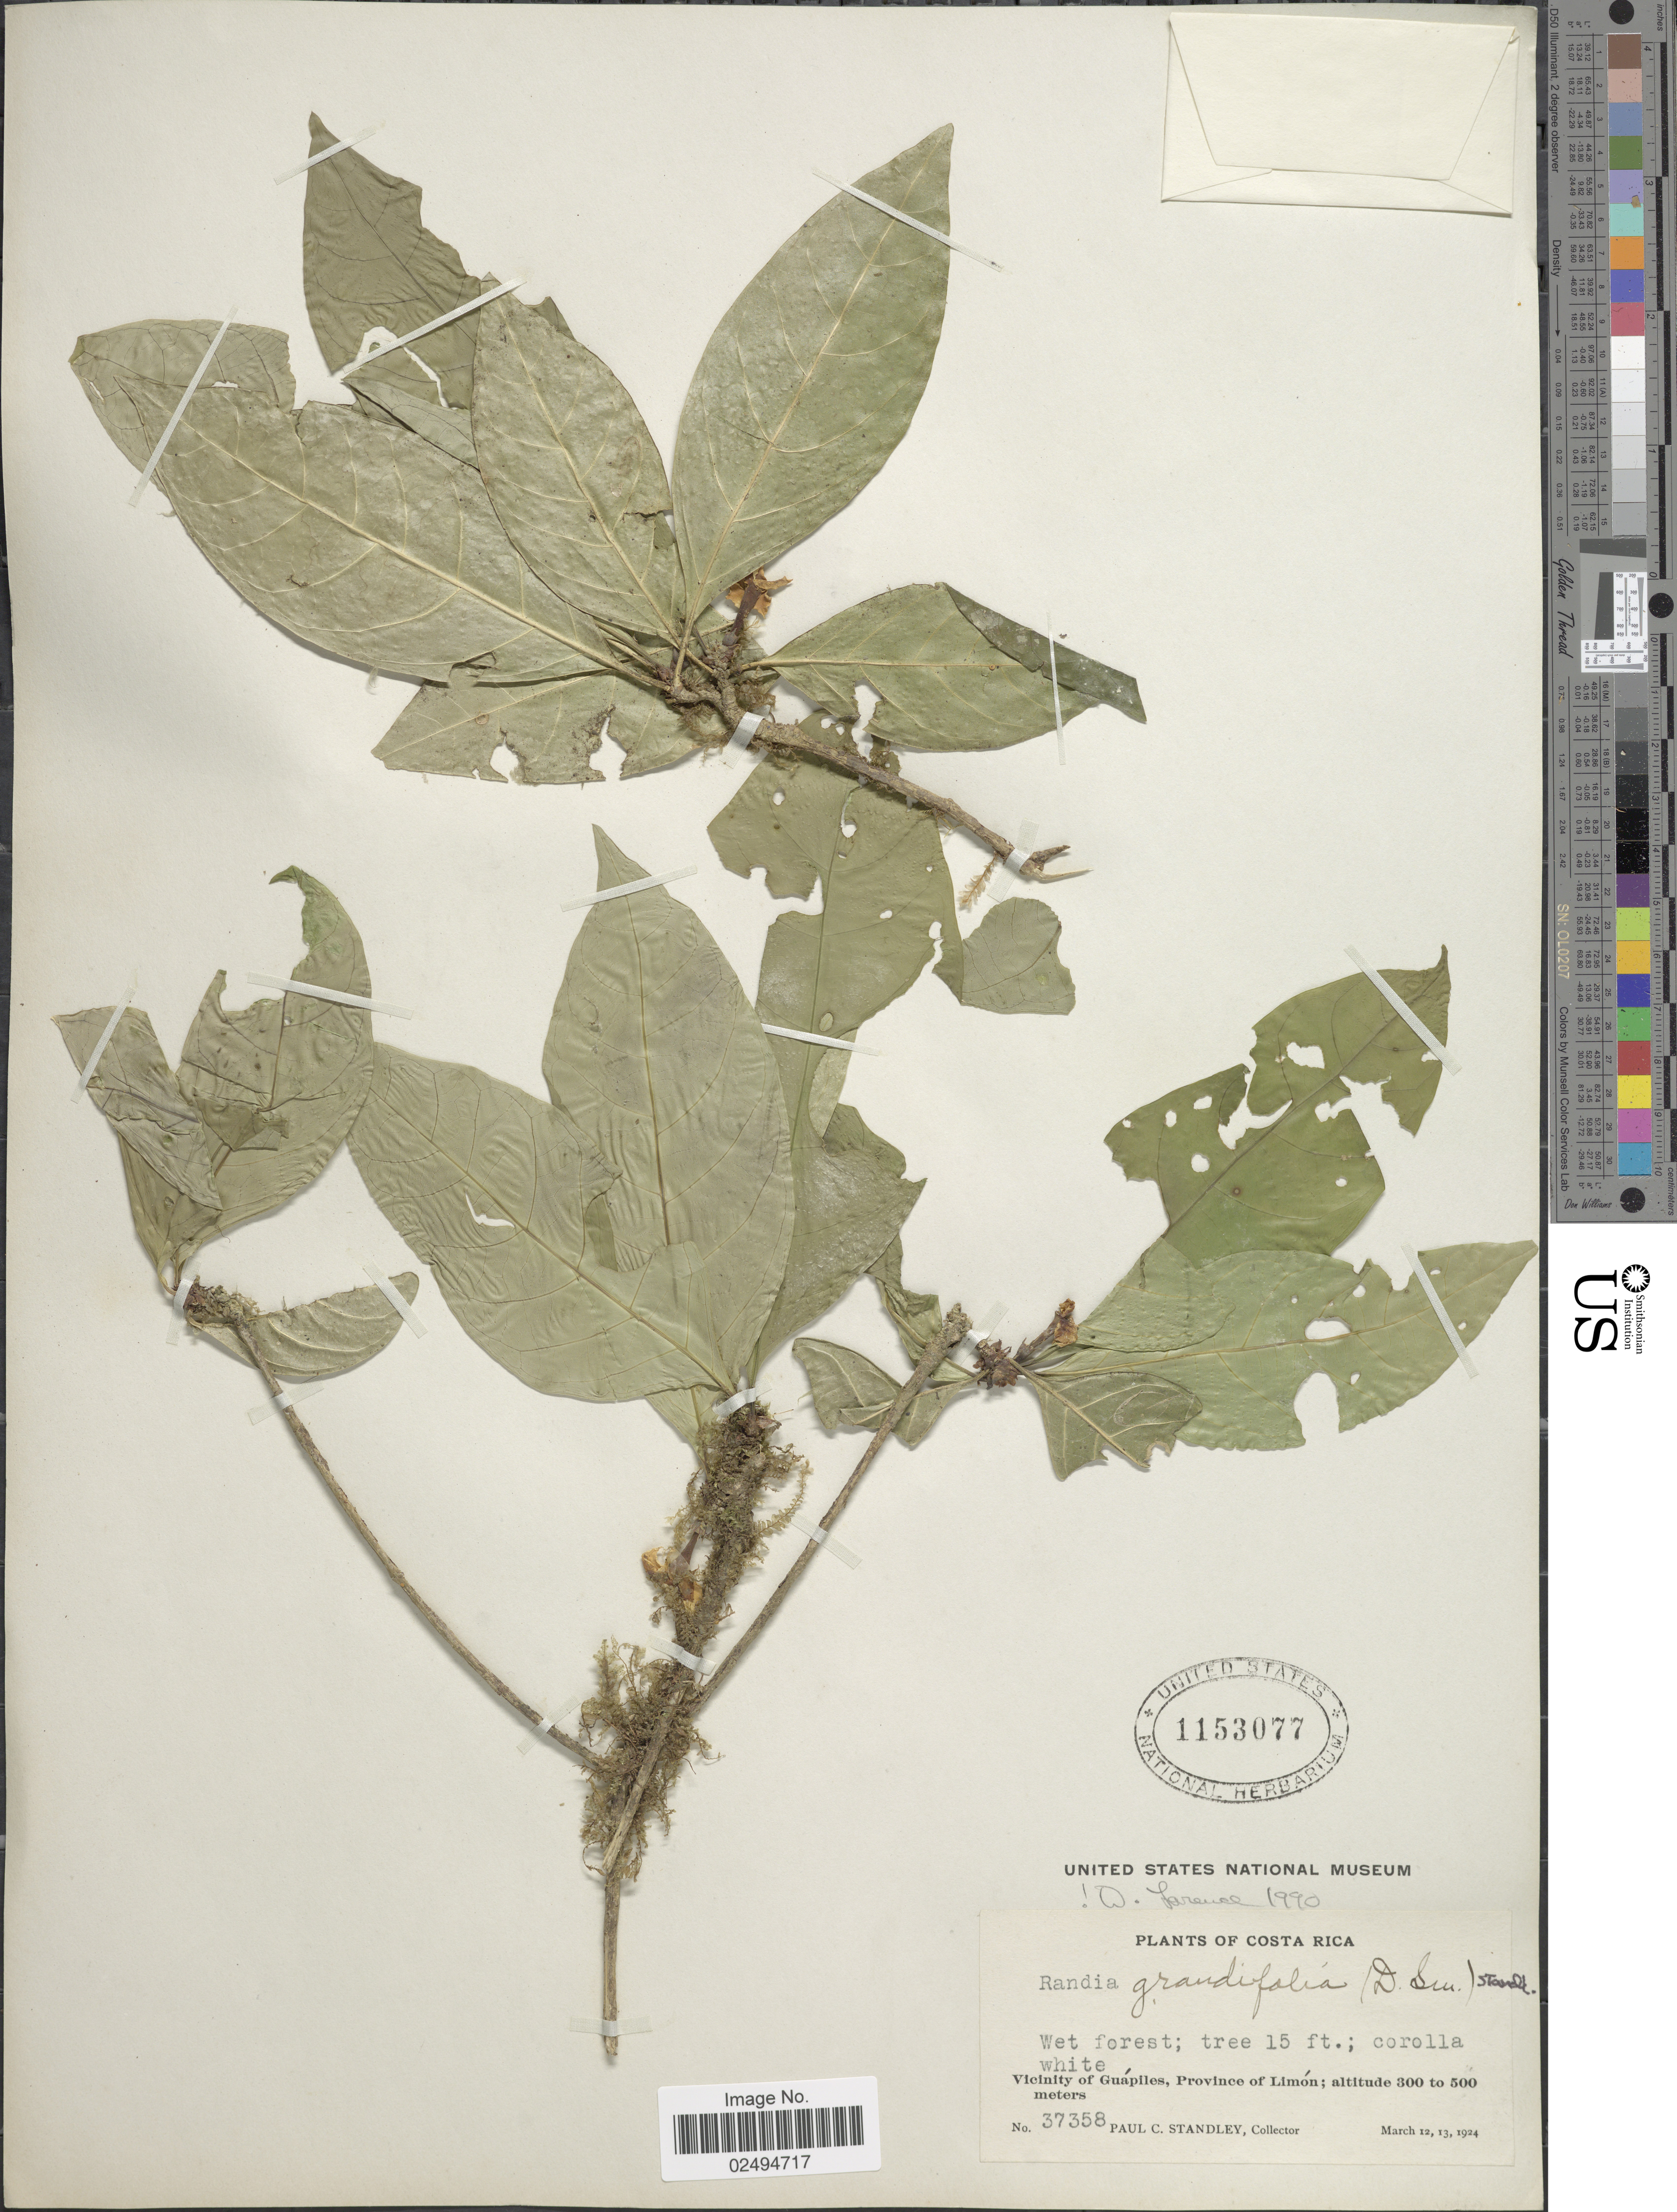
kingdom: Plantae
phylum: Tracheophyta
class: Magnoliopsida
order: Gentianales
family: Rubiaceae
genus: Randia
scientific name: Randia grandifolia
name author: (Donn. Sm.) Standl.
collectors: P. C. Standley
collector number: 37358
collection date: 1924-03-12/1924-03-13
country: Costa Rica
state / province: Limón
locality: Vicinity of Gaupiles, Province of Limon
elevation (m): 300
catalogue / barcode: US 1153077